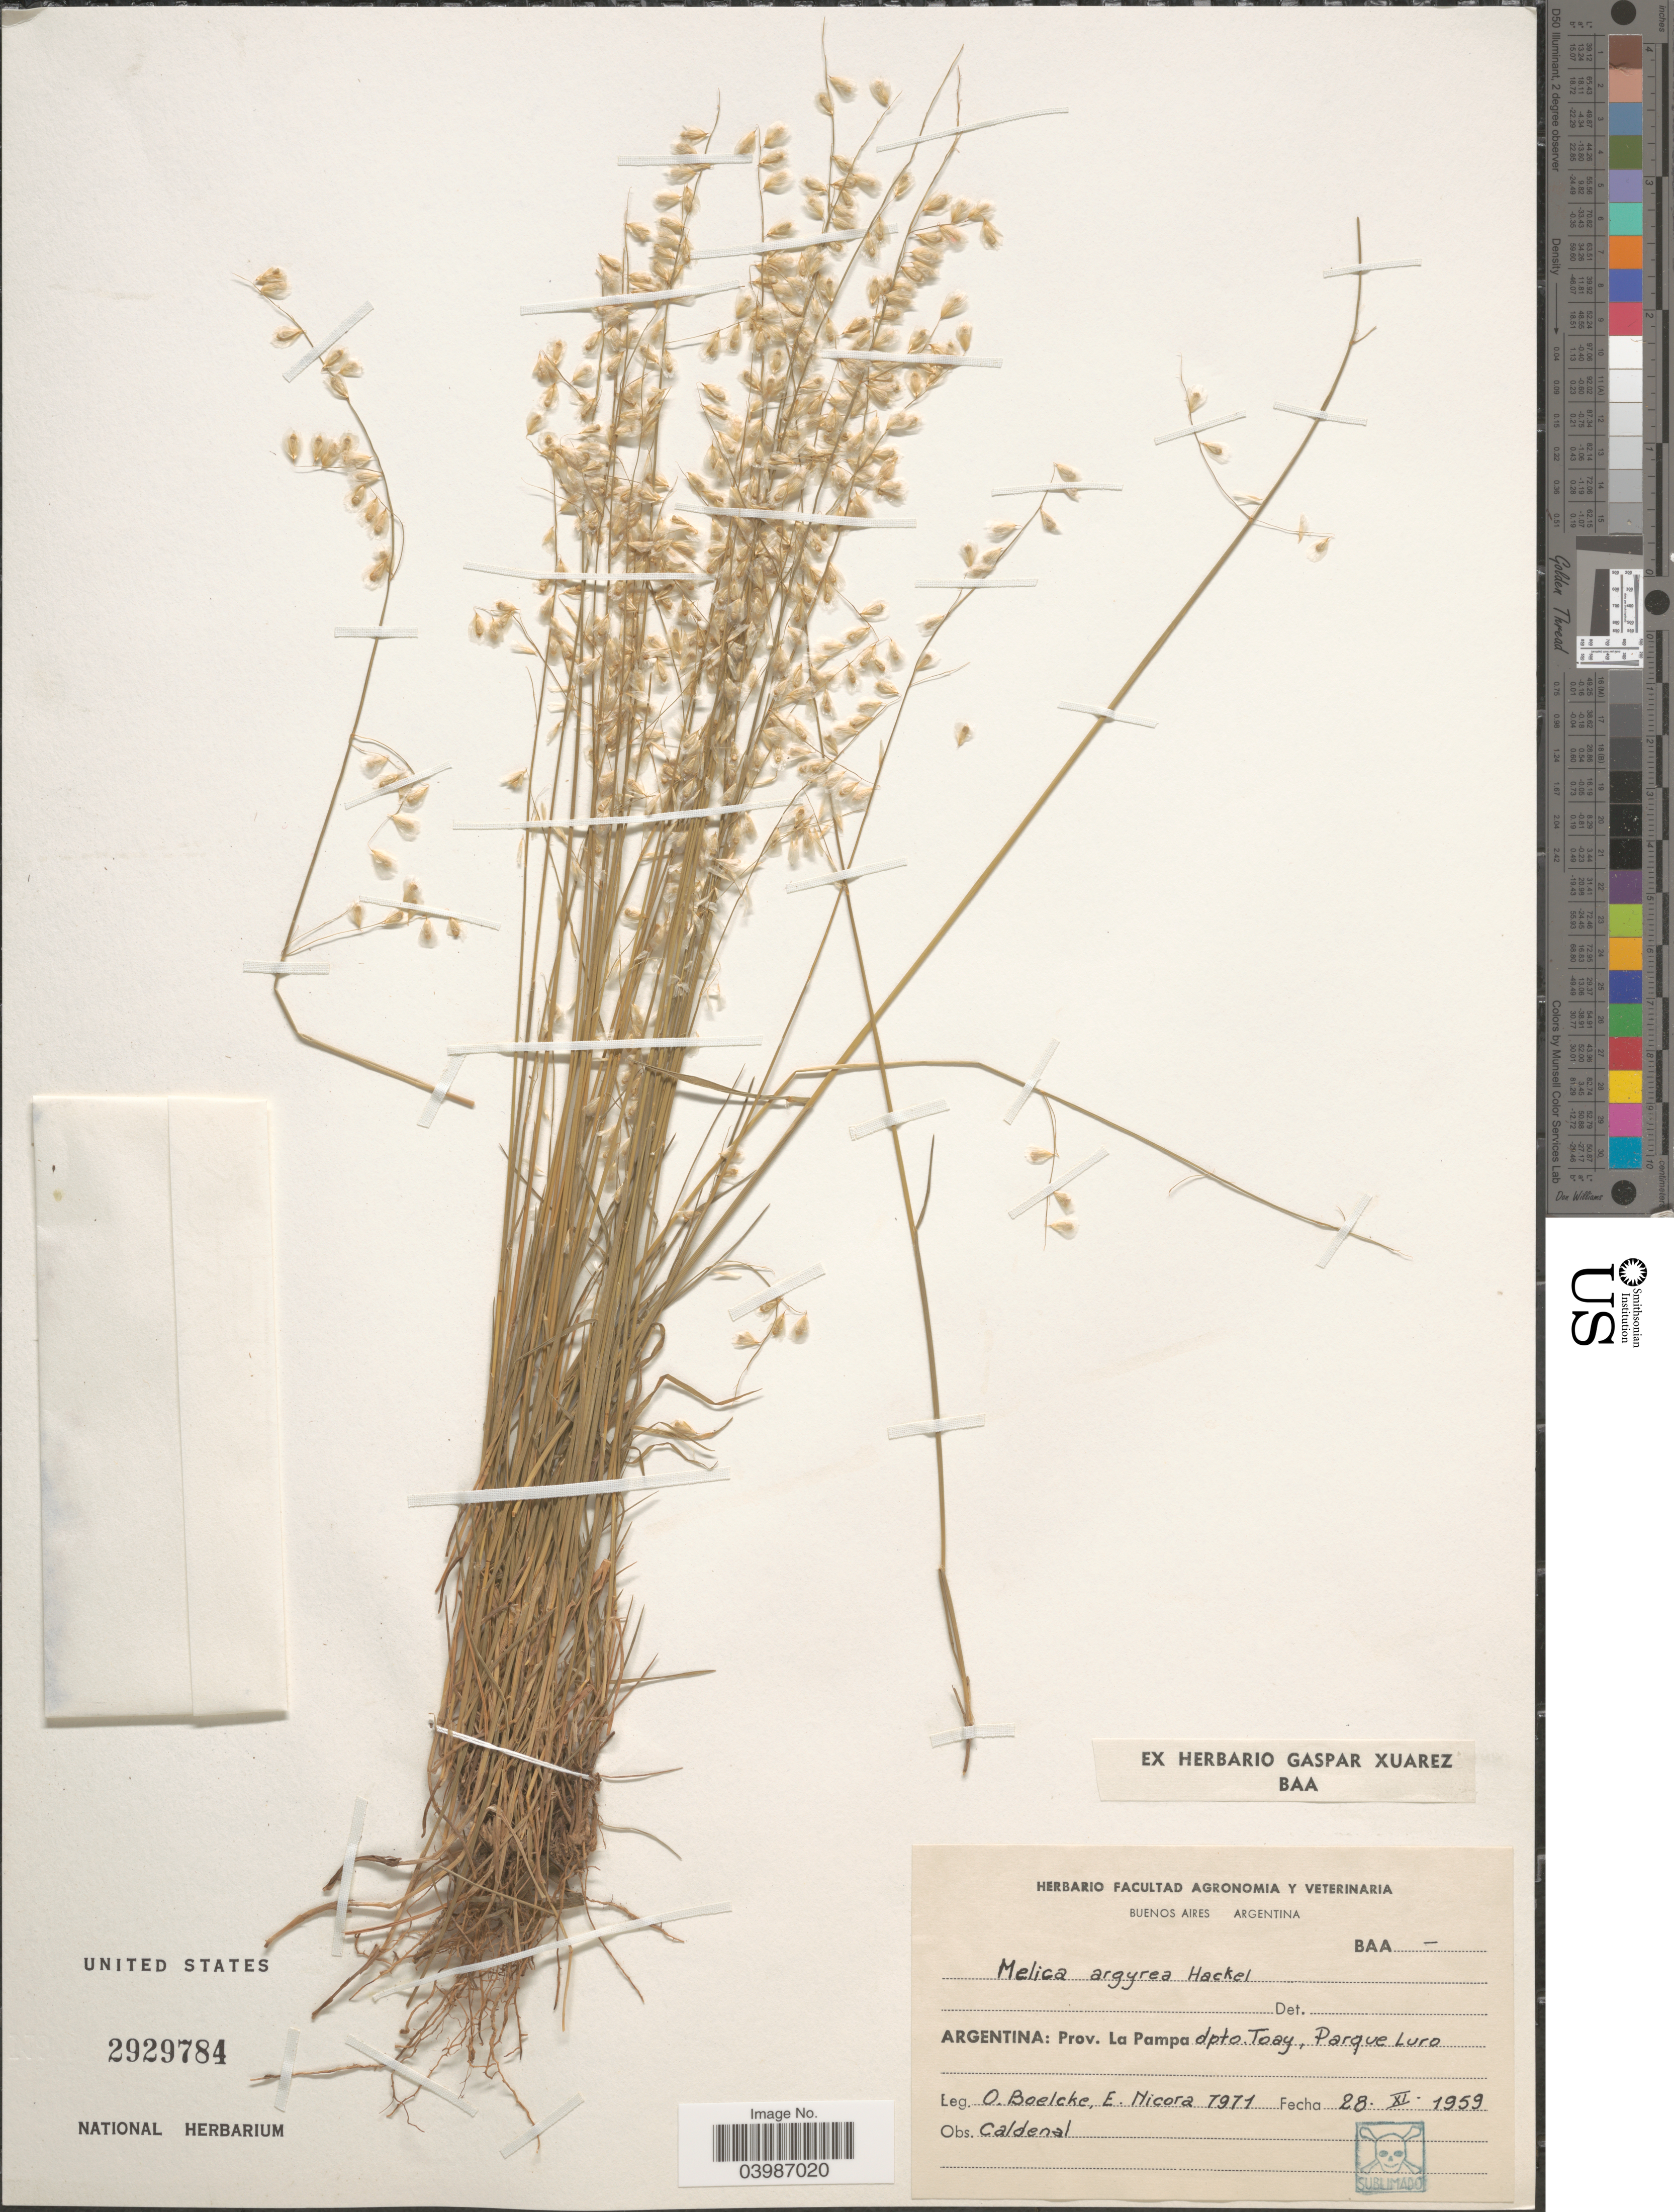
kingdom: Plantae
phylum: Tracheophyta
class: Liliopsida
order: Poales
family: Poaceae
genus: Melica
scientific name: Melica argyrea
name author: Hack. ex Stuck.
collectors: O. Boelcke & E. Nicora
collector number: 7971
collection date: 1959-11-28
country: Argentina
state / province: La Pampa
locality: Dpto Toay, Parque Luro.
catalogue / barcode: US 2929784